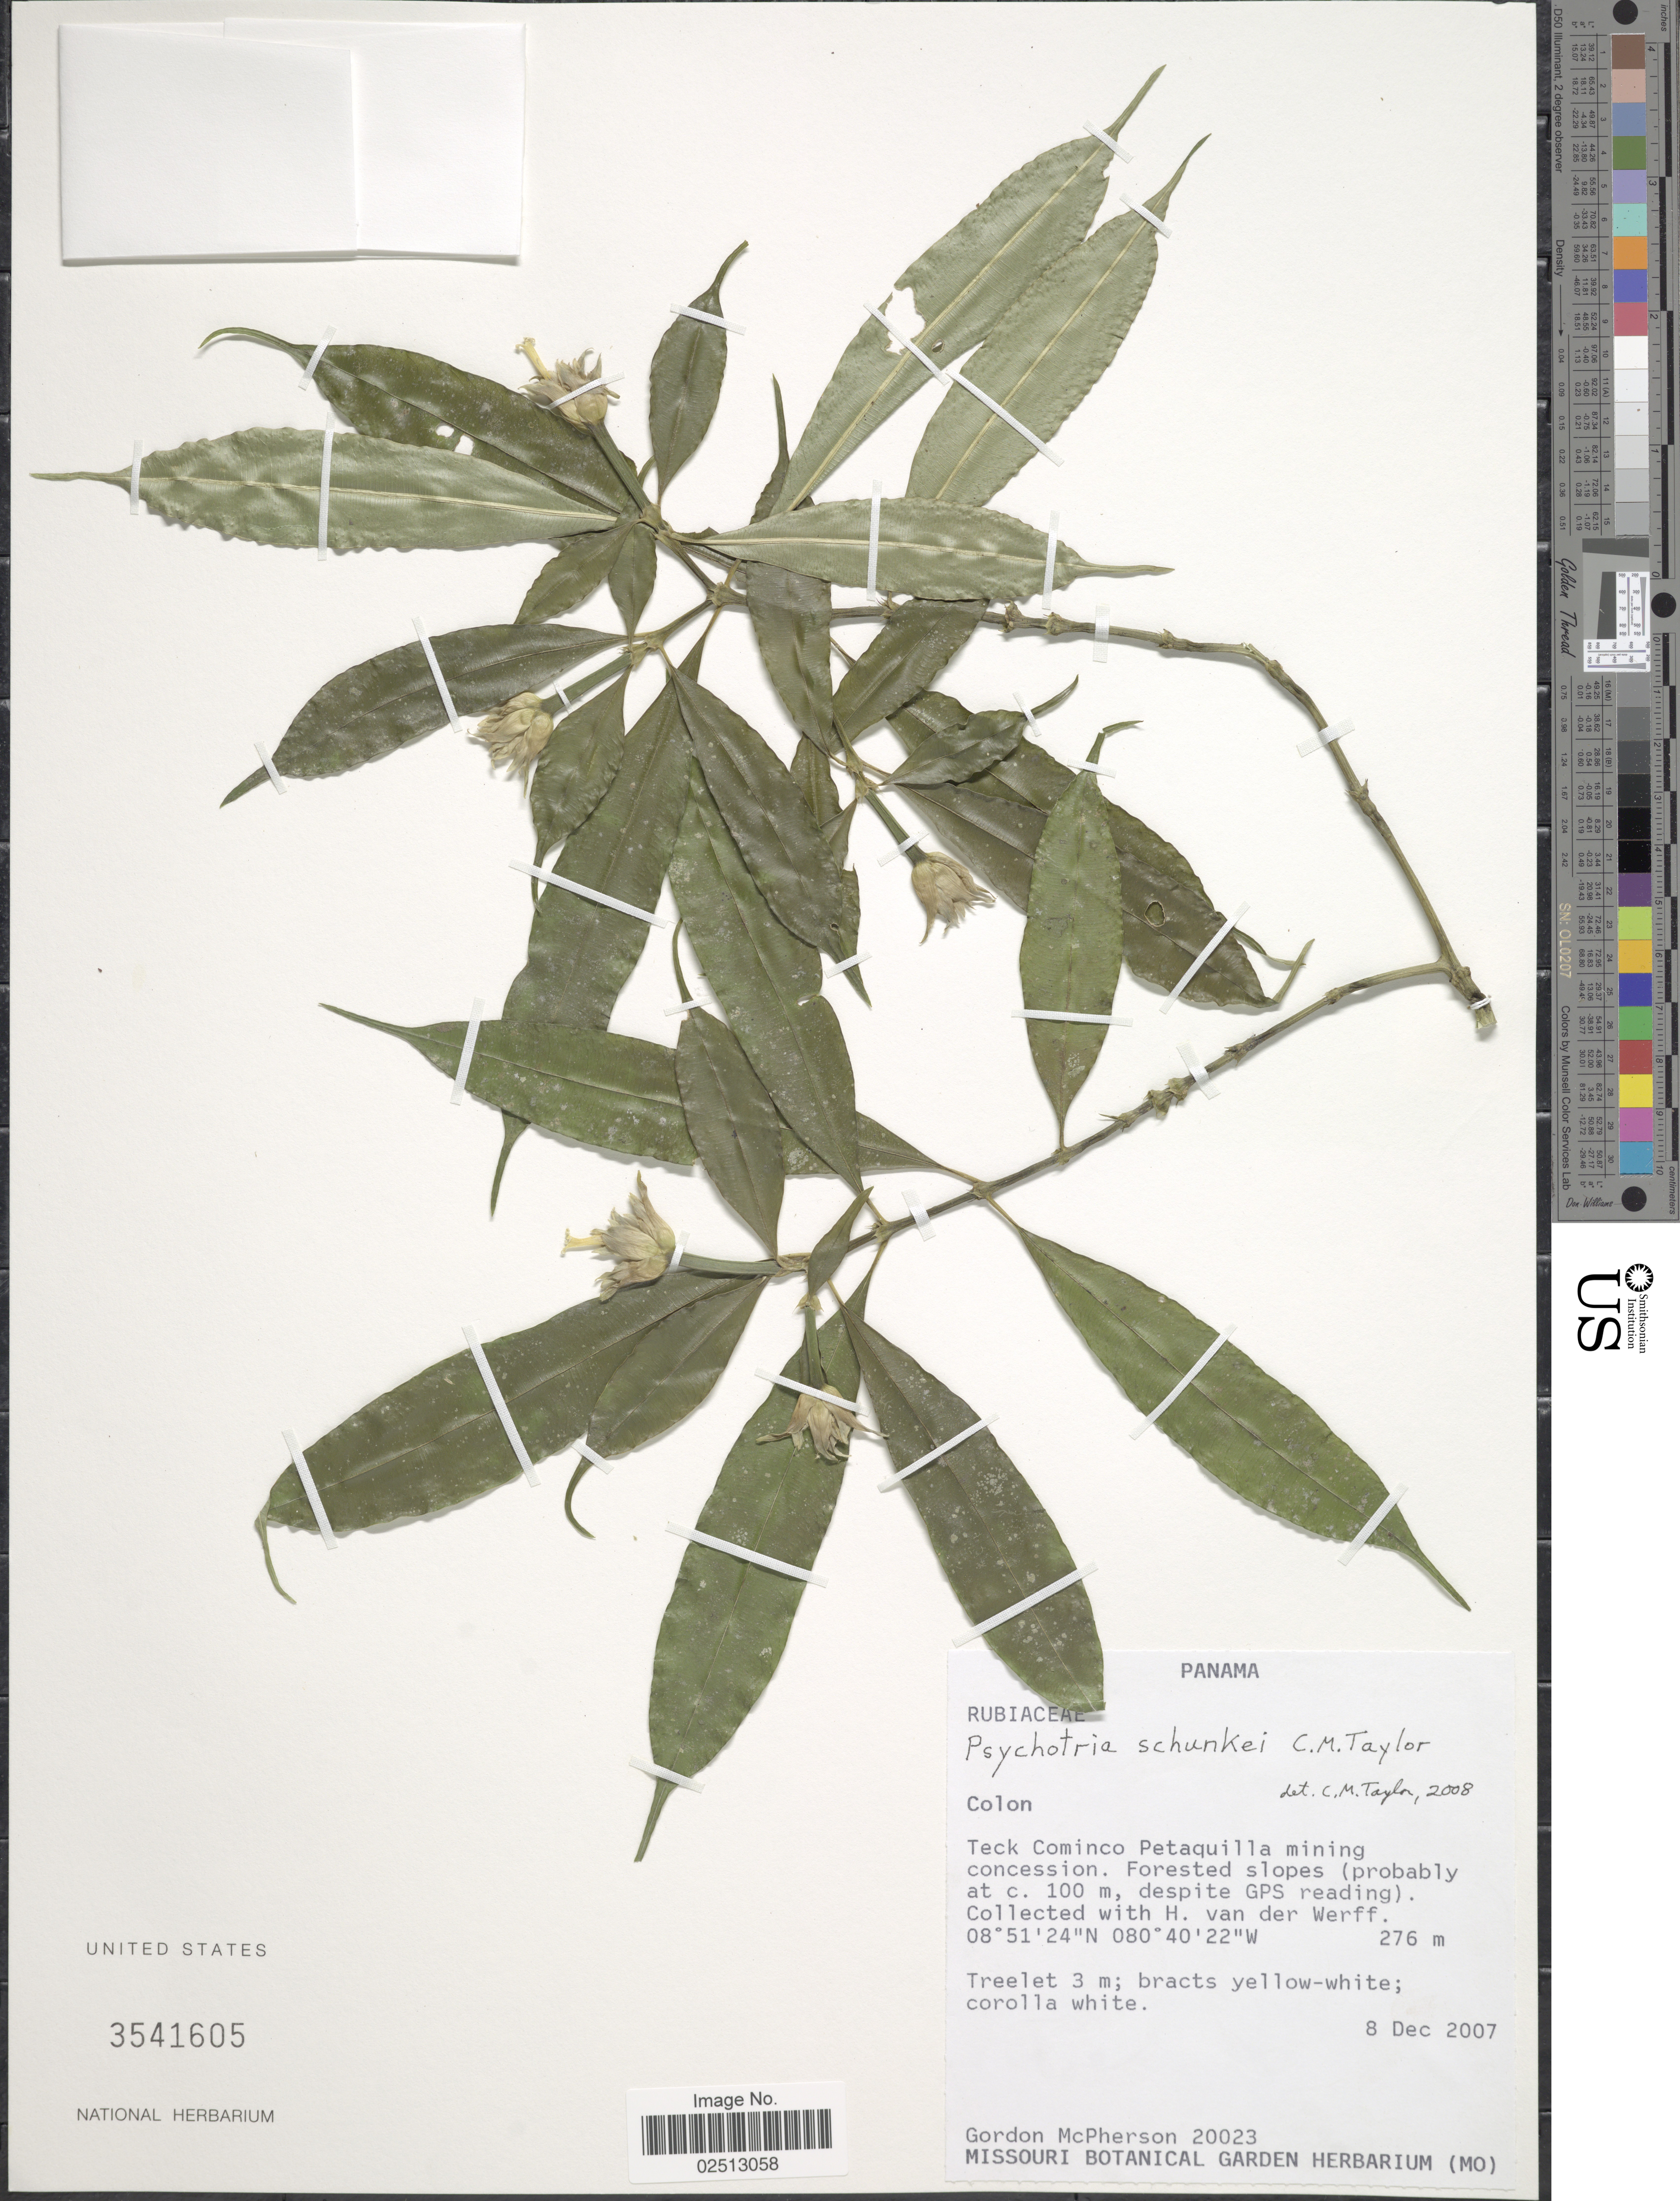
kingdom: Plantae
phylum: Tracheophyta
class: Magnoliopsida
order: Gentianales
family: Rubiaceae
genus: Psychotria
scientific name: Psychotria schunkei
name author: C.M. Taylor in Brako & Zarucchi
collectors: G. McPherson & H. van der Werff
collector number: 20023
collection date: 2007-12-08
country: Panama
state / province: Colón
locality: Colon. Teck Cominco Petaquilla mining concession. Forested slopes .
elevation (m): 276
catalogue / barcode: US 3541605